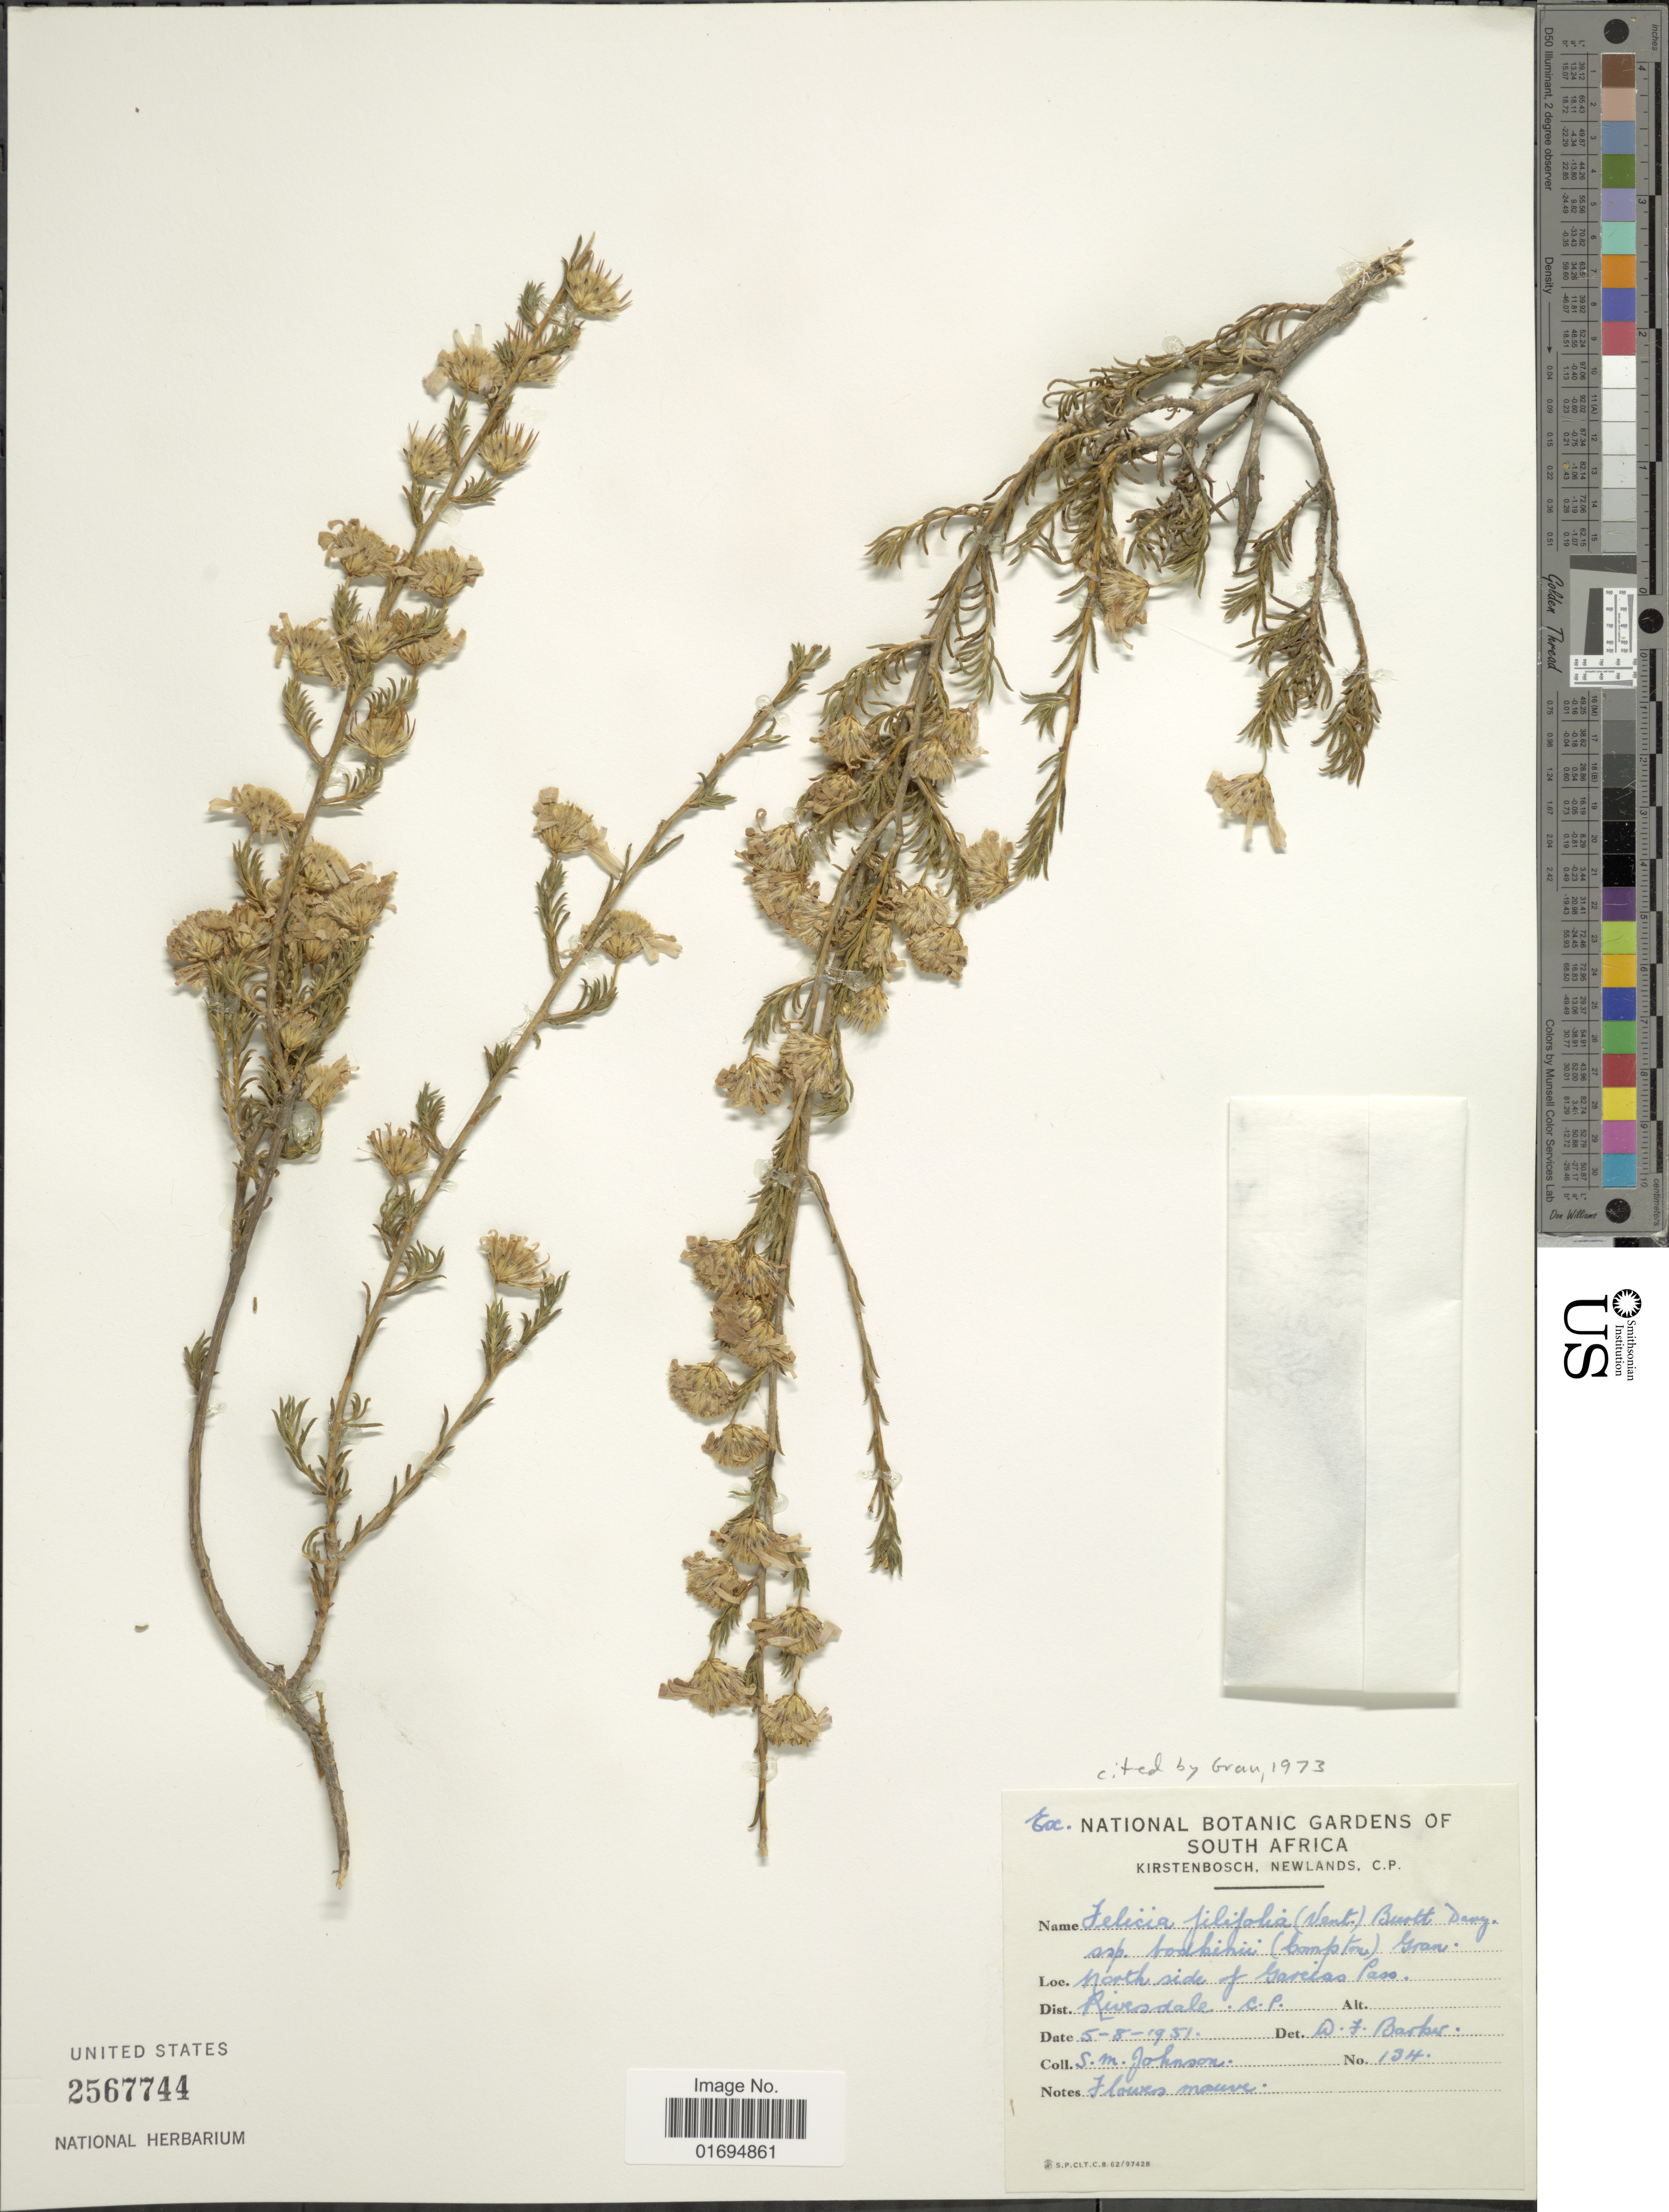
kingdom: Plantae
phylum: Tracheophyta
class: Magnoliopsida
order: Asterales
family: Asteraceae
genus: Felicia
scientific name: Felicia filifolia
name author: (Vent.) Burtt Davy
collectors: S. Johnson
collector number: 134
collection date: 1951-08-05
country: South Africa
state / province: Western Cape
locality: Northside of Garcias Pass, Riversdale C. P.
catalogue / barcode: US 2567744